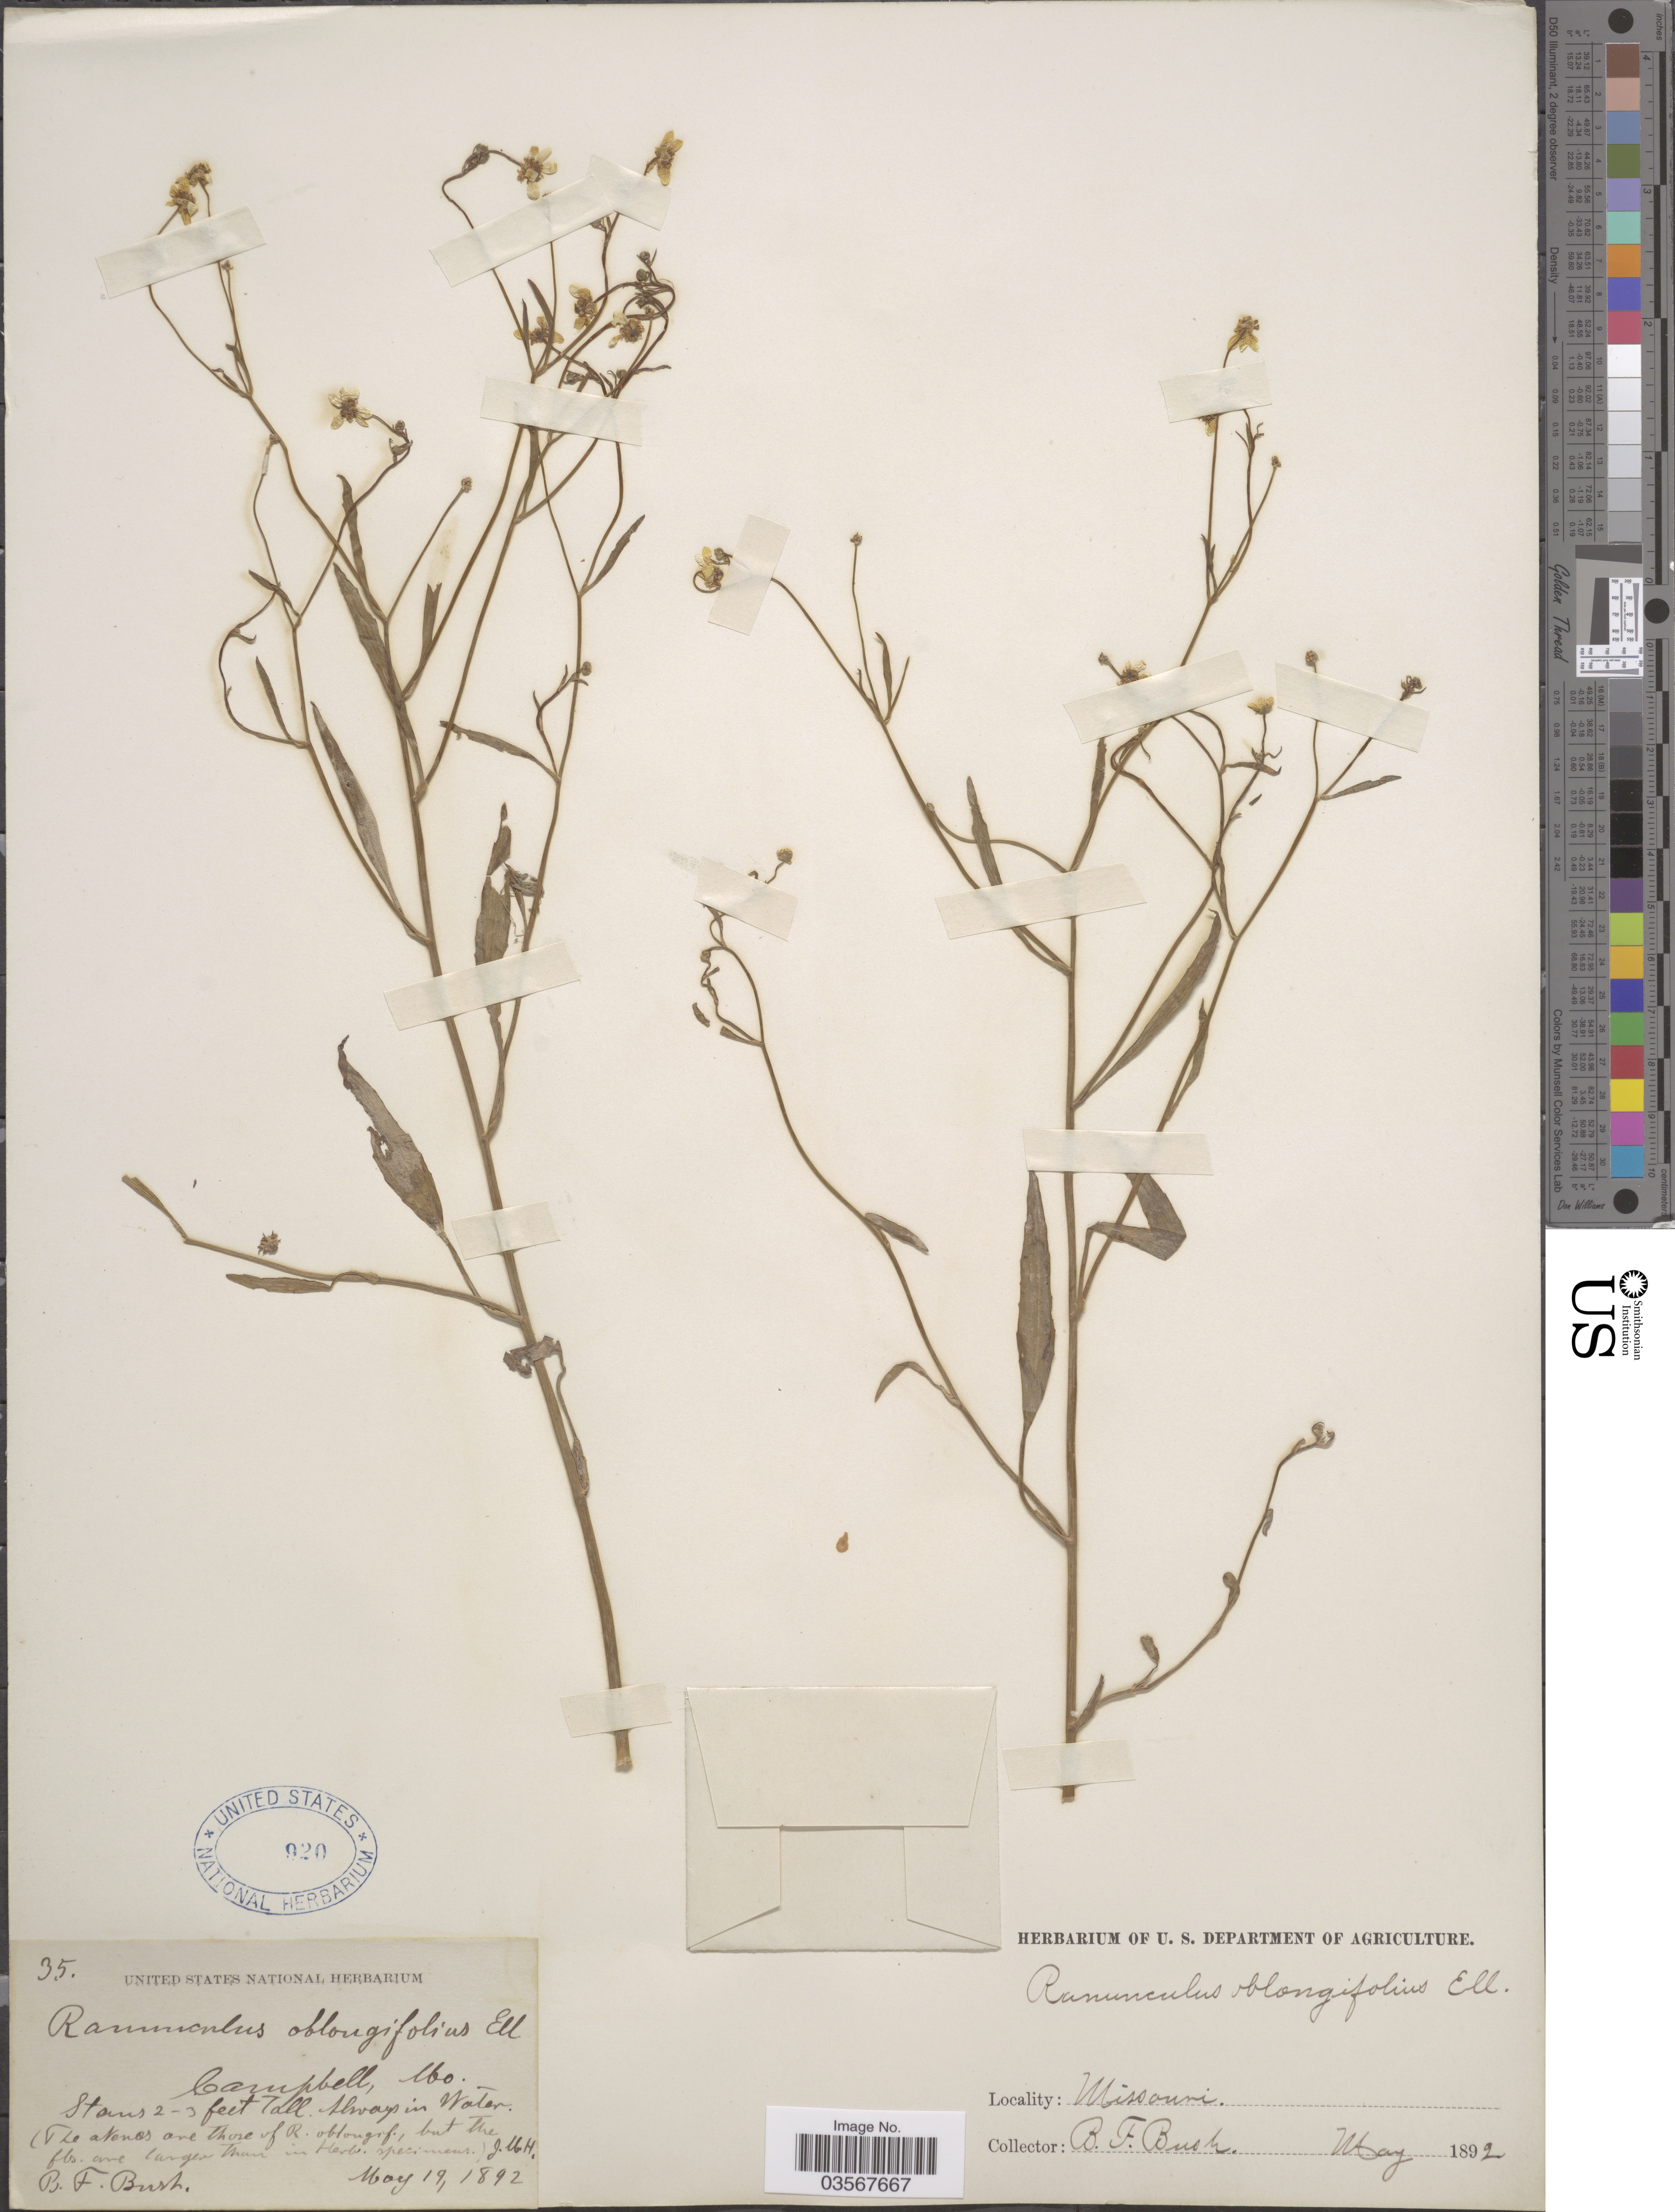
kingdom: Plantae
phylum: Tracheophyta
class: Magnoliopsida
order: Ranunculales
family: Ranunculaceae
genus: Ranunculus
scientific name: Ranunculus laxicaulis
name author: (Torr. & A. Gray) Darby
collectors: B. F. Bush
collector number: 35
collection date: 1892-05-19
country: United States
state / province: Missouri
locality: Campbell.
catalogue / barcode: US 920